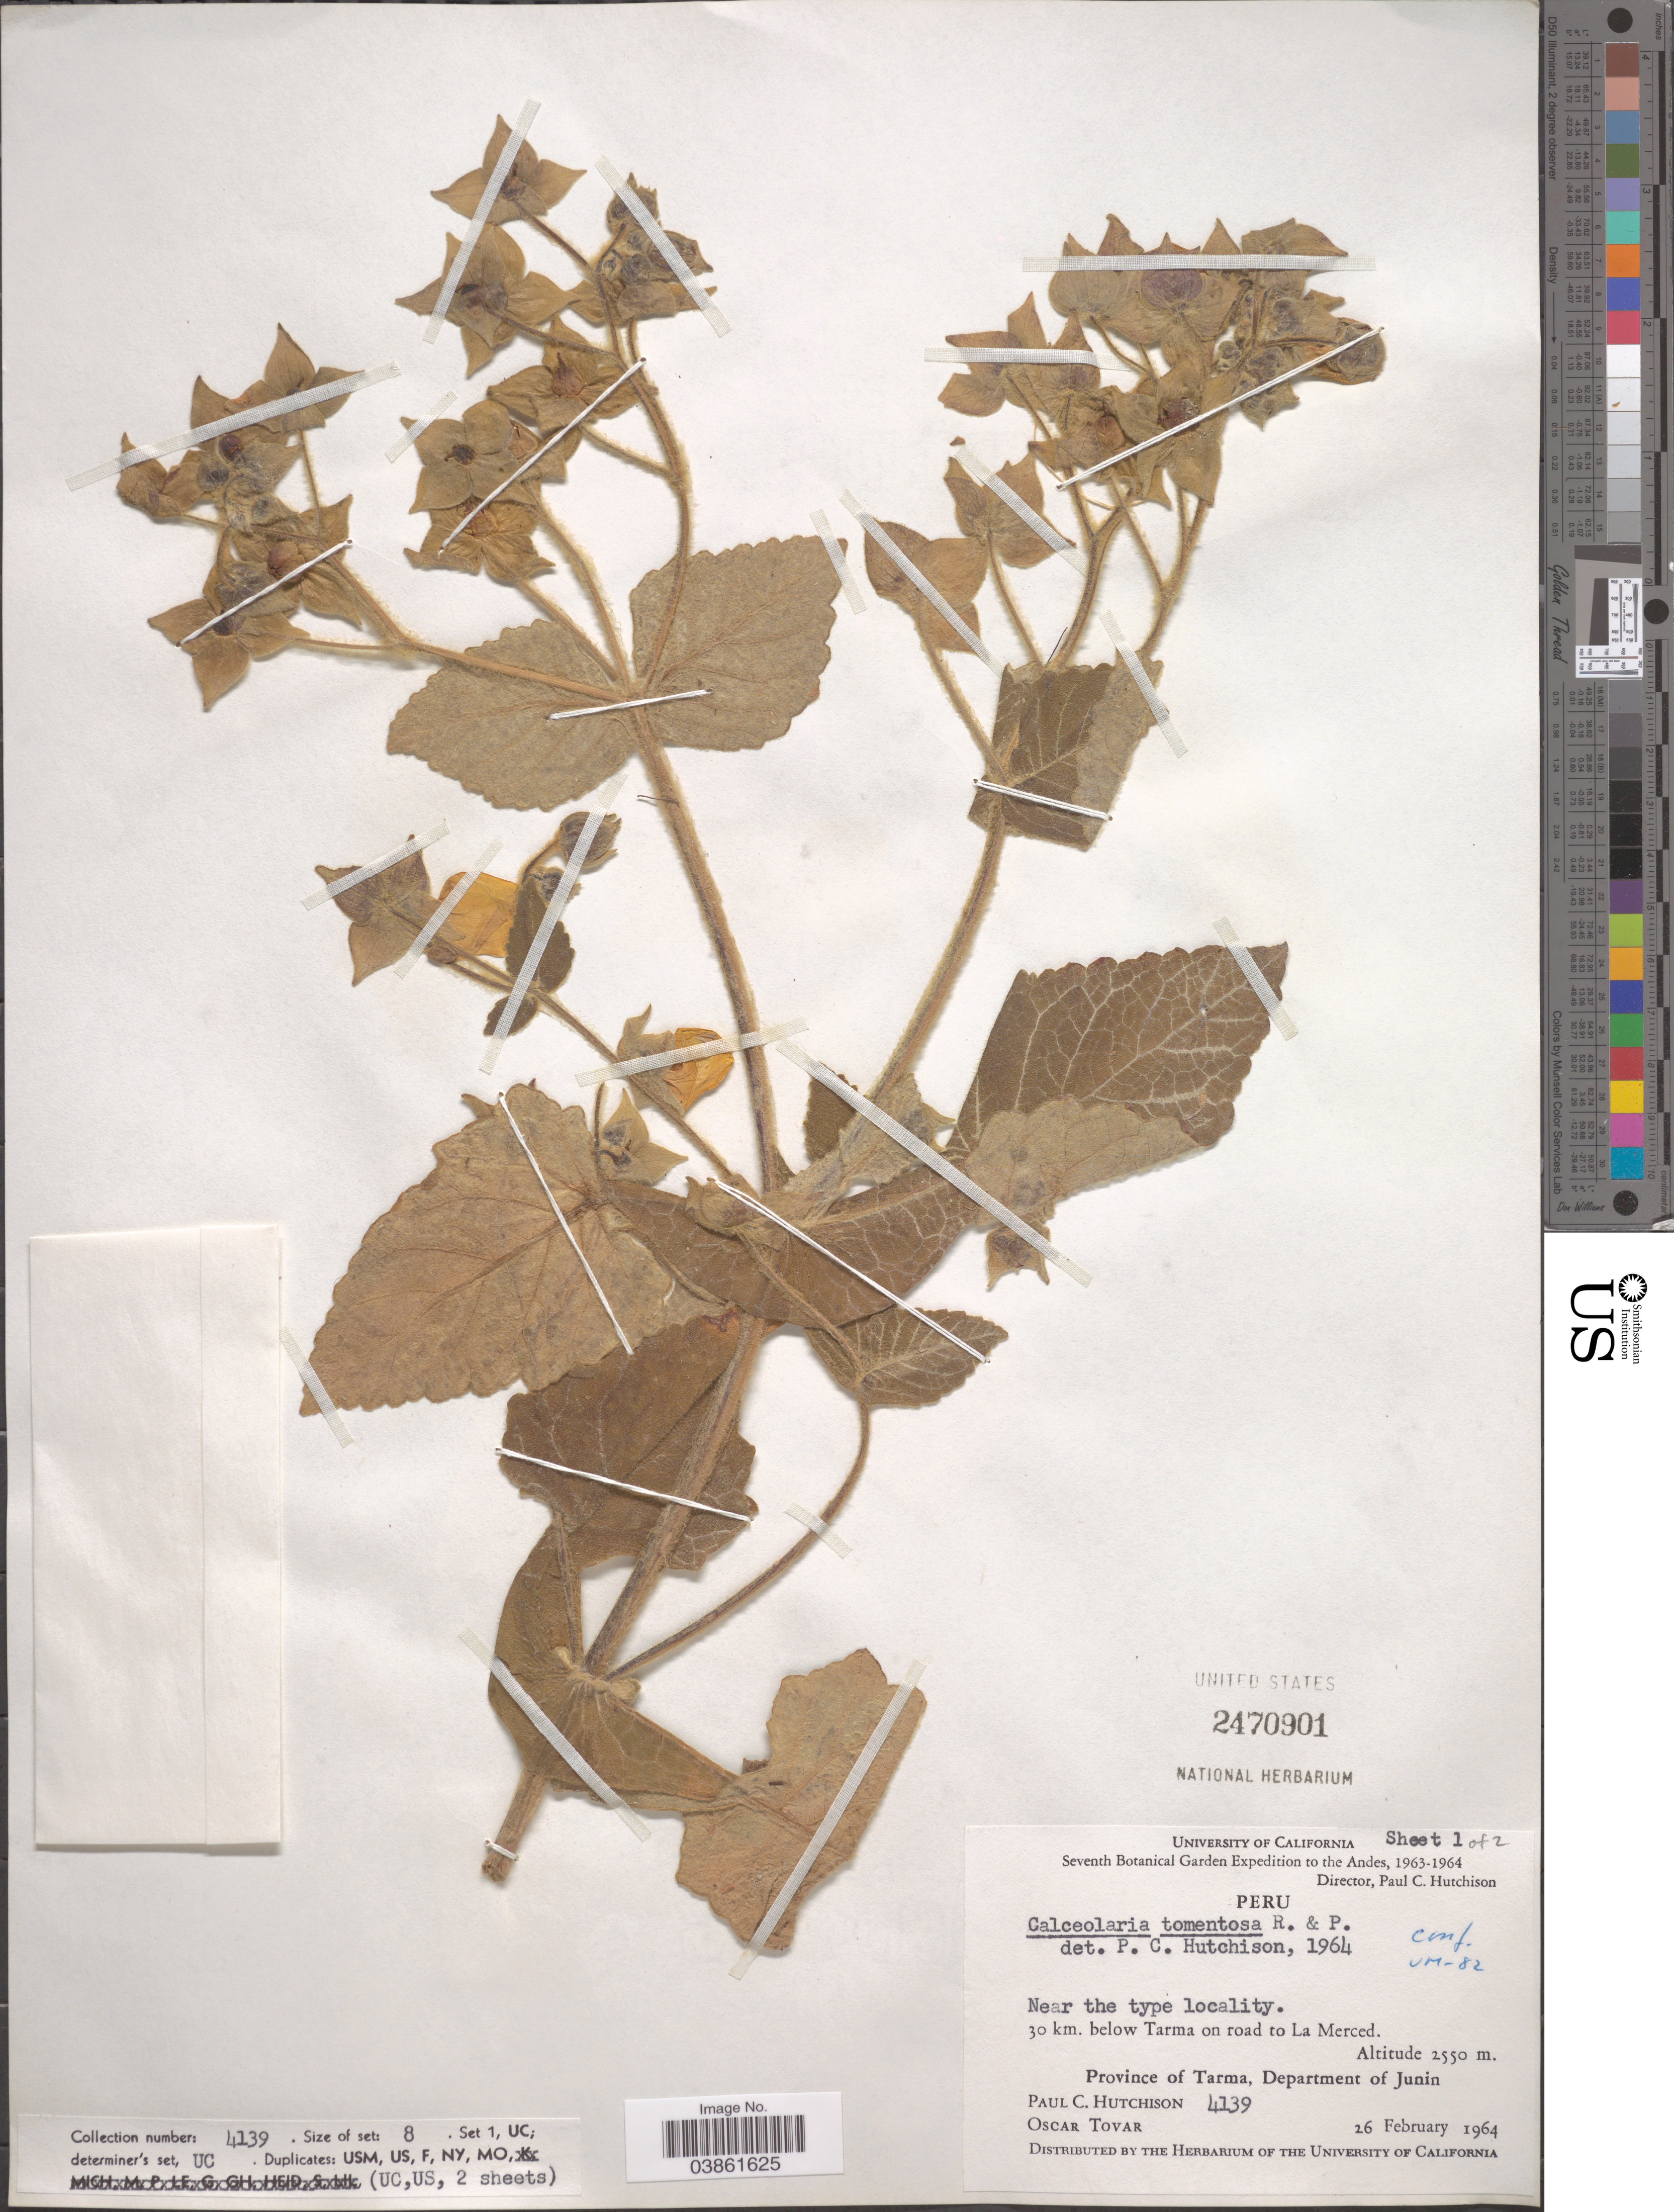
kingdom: Plantae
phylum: Tracheophyta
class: Magnoliopsida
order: Lamiales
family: Calceolariaceae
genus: Calceolaria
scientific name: Calceolaria tomentosa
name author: Ruiz & Pav.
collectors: P. C. Hutchison & Ó. Tovar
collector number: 4139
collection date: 1964-02-26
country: Peru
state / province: Junín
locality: The Andes. Near the type locality. 30 km. below Tarma on road to La Merced. Province of Tarma, Department of Junin.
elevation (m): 2550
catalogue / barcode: US 2470901